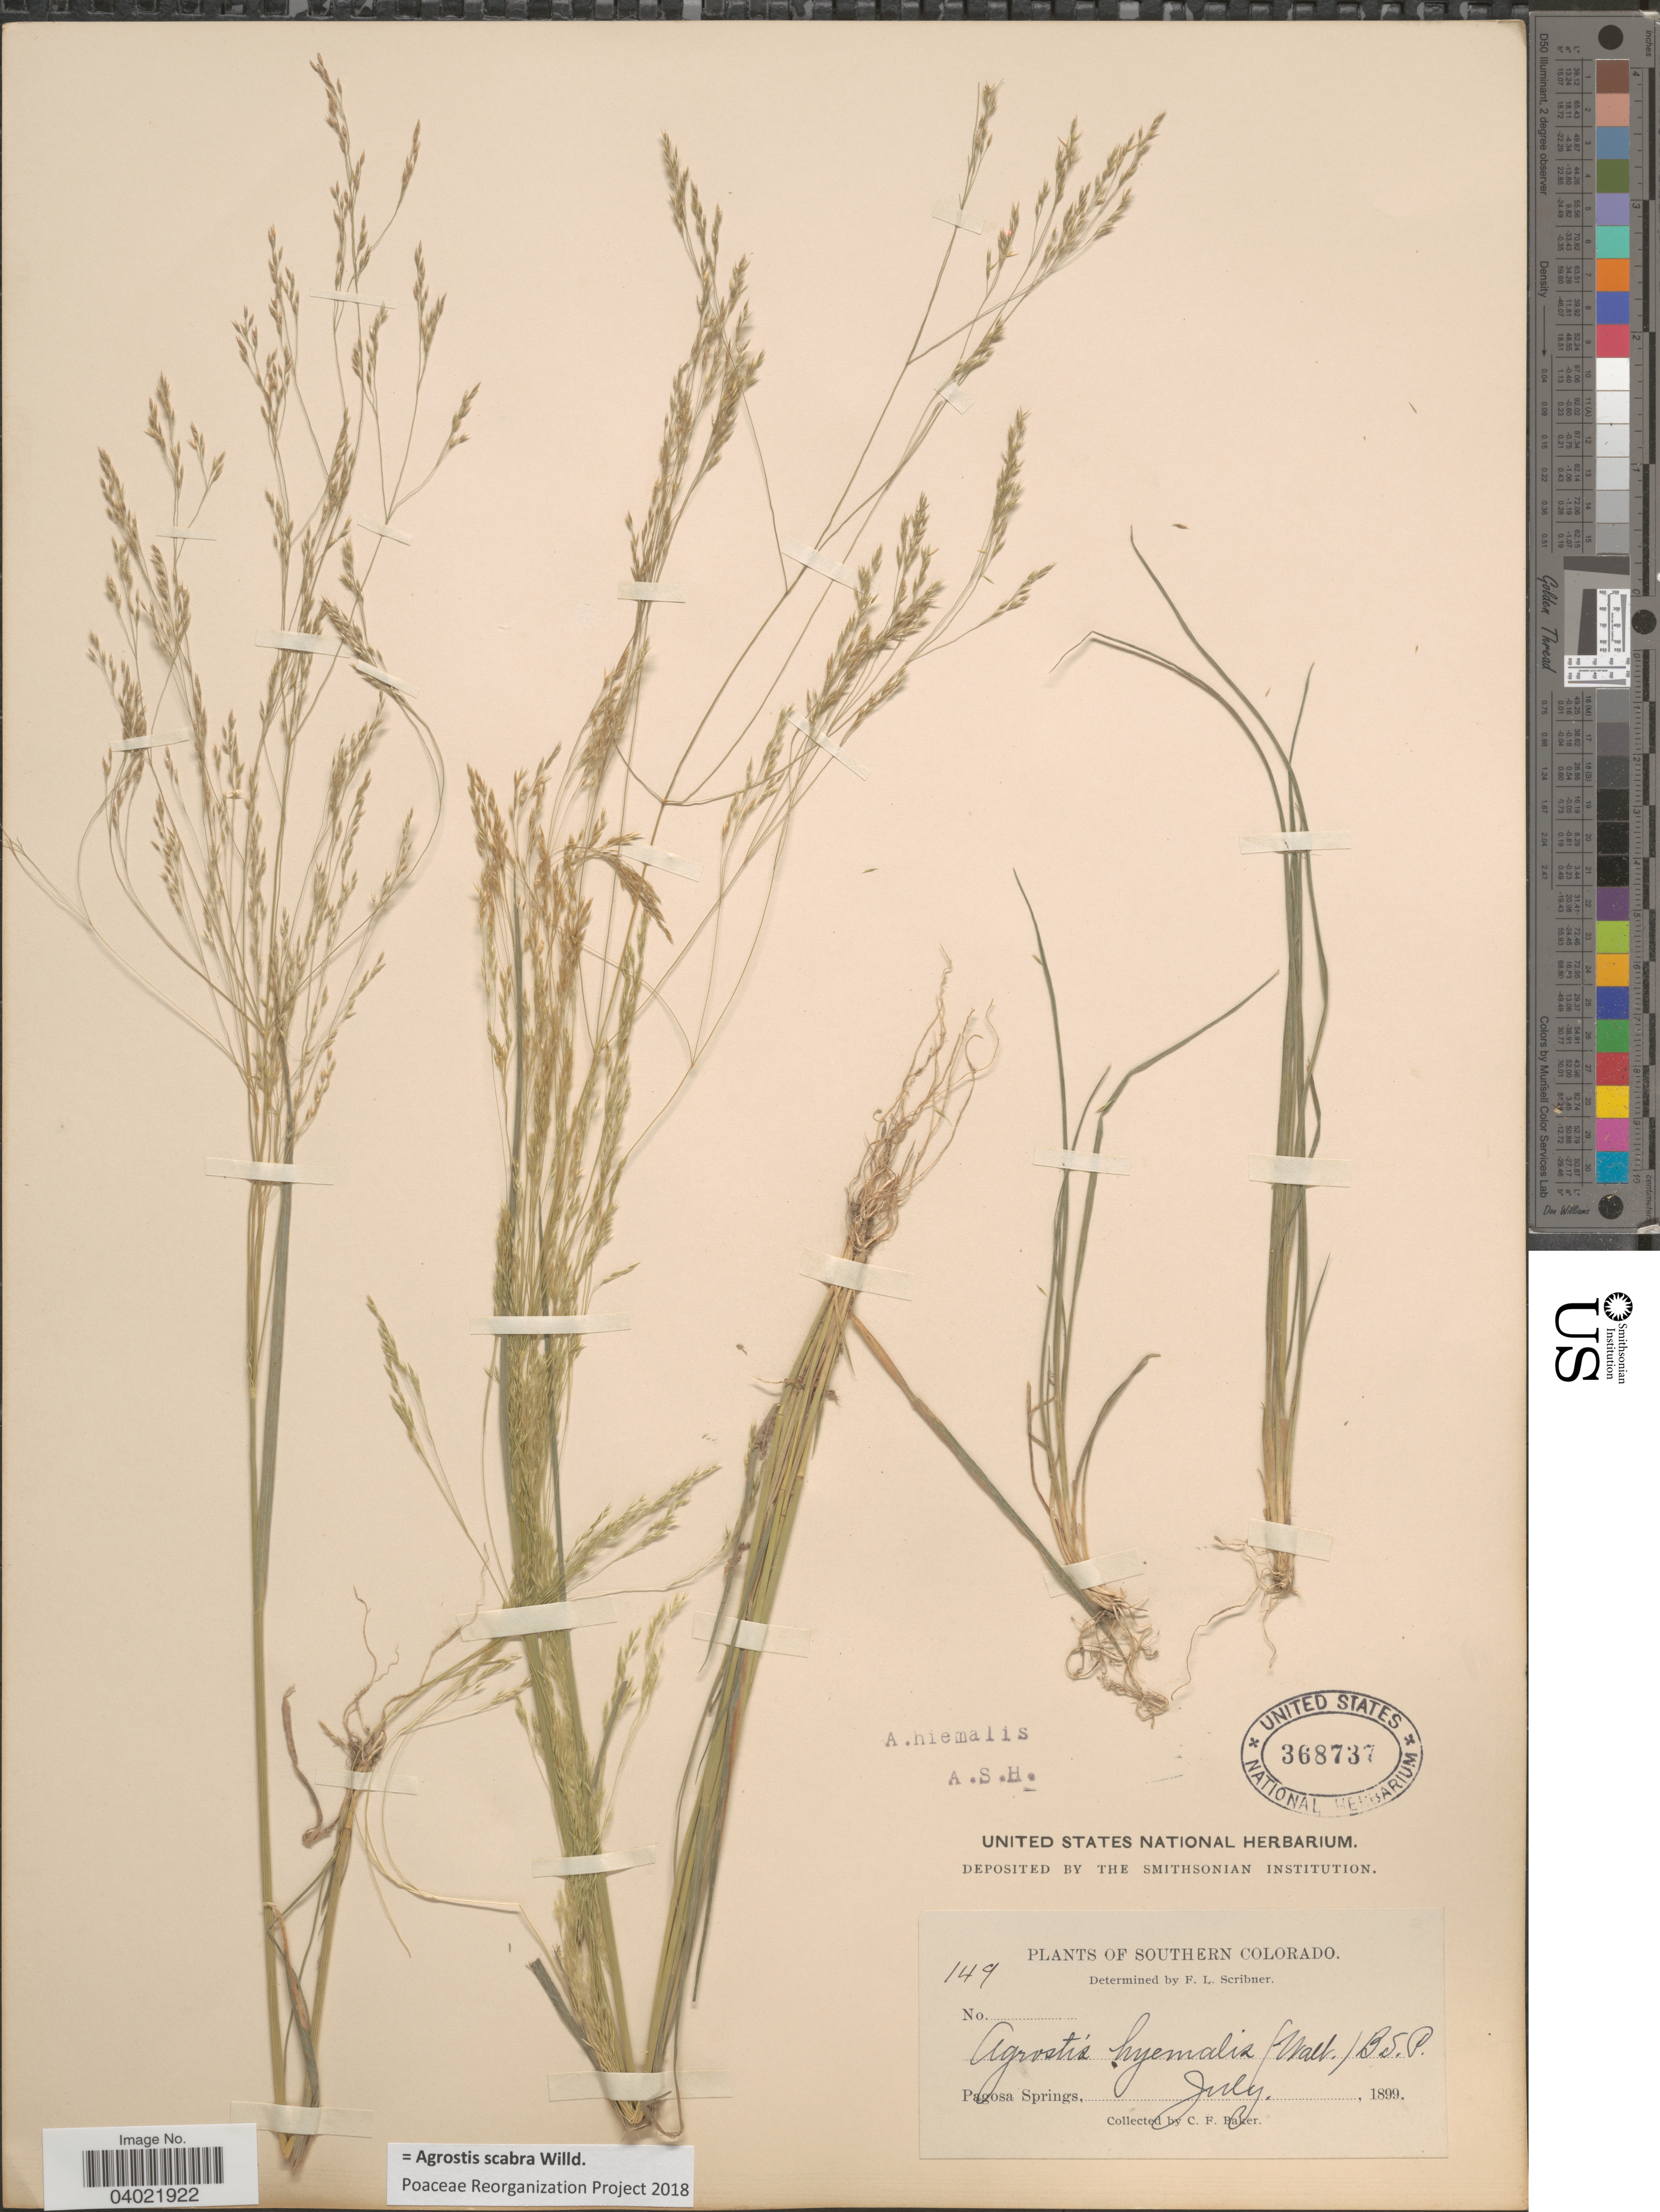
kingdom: Plantae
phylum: Tracheophyta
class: Liliopsida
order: Poales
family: Poaceae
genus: Agrostis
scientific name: Agrostis scabra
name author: Willd.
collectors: C. F. Baker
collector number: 149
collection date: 1899-07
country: United States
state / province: Colorado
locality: Southern Colorado. Pagosa Springs.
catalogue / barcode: US 368737